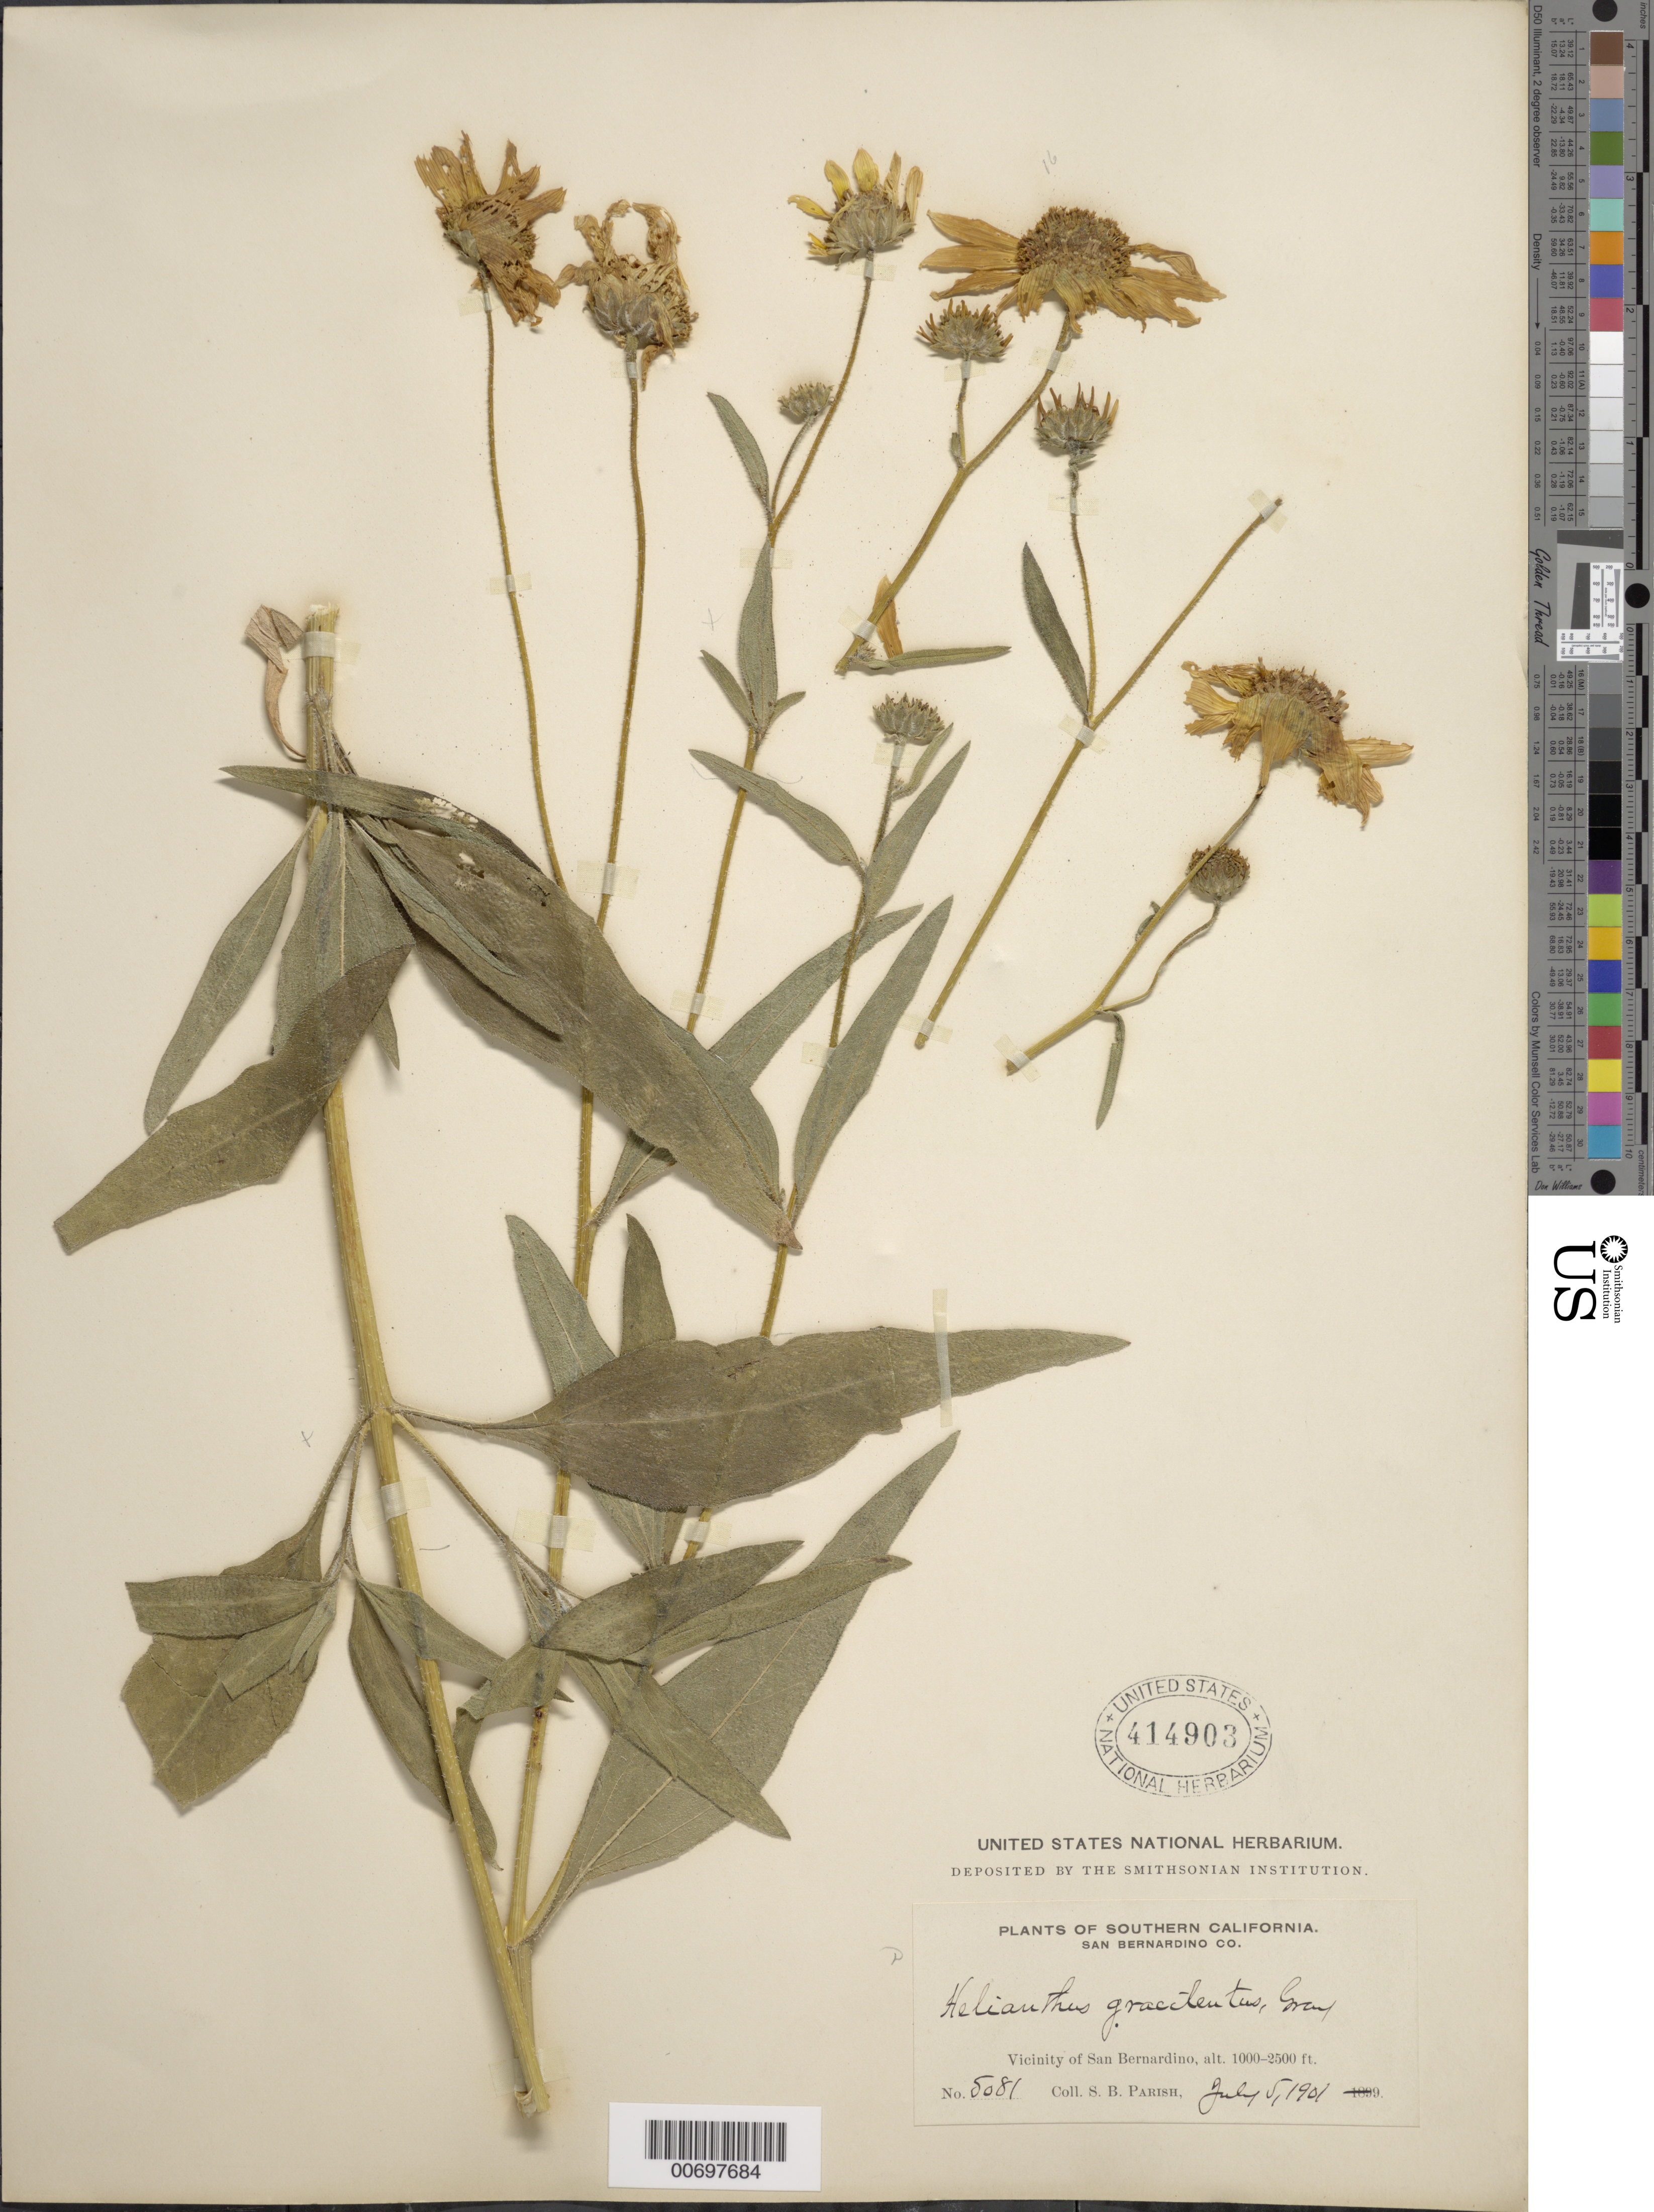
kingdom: Plantae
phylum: Tracheophyta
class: Magnoliopsida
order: Asterales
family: Asteraceae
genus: Helianthus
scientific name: Helianthus gracilentus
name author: A. Gray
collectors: S. B. Parish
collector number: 5081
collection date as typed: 05 Jul 1901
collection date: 1901-07-05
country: United States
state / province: California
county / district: San Bernardino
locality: Vicinity of San Bernardino.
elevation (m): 305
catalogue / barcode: US 414903